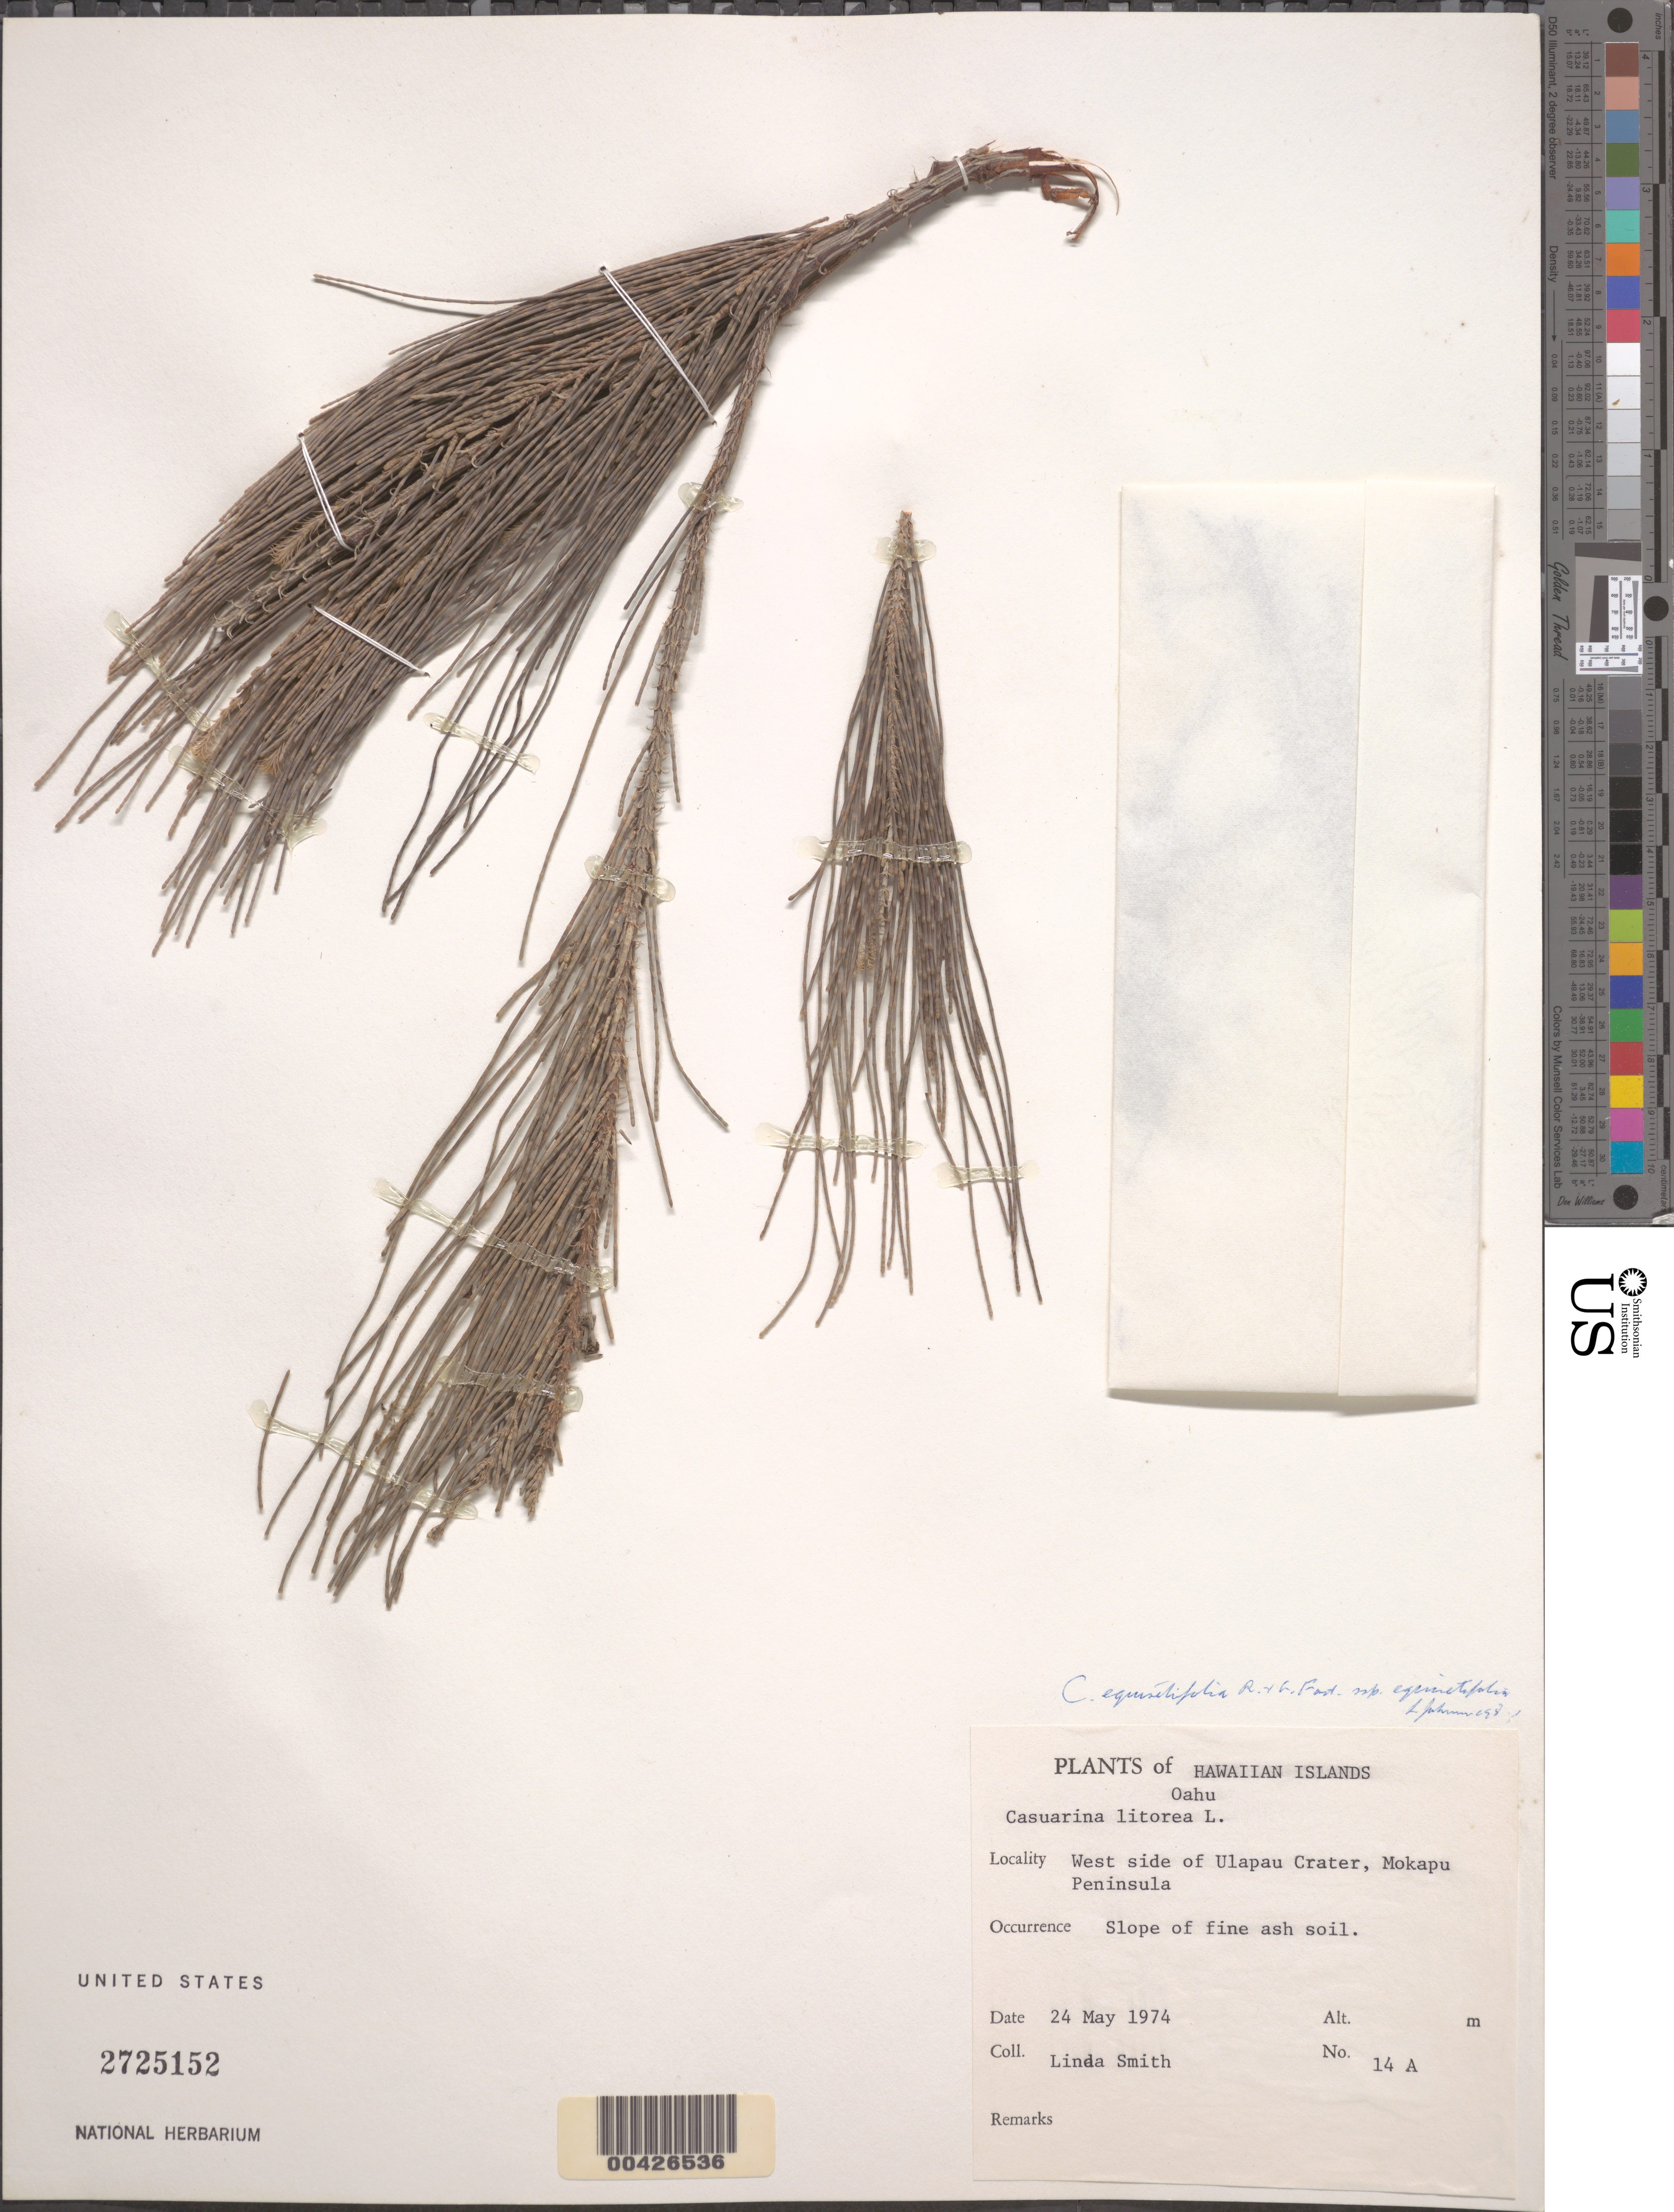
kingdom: Plantae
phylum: Tracheophyta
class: Magnoliopsida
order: Fagales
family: Casuarinaceae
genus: Casuarina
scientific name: Casuarina equisetifolia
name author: L.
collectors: L. Smith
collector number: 14a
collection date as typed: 24 May 1974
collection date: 1974-05-24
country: United States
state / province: Hawaii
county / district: Honolulu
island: Oahu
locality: West side of Ulapau Crater, Mokapu Peninsula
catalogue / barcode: US 2725152